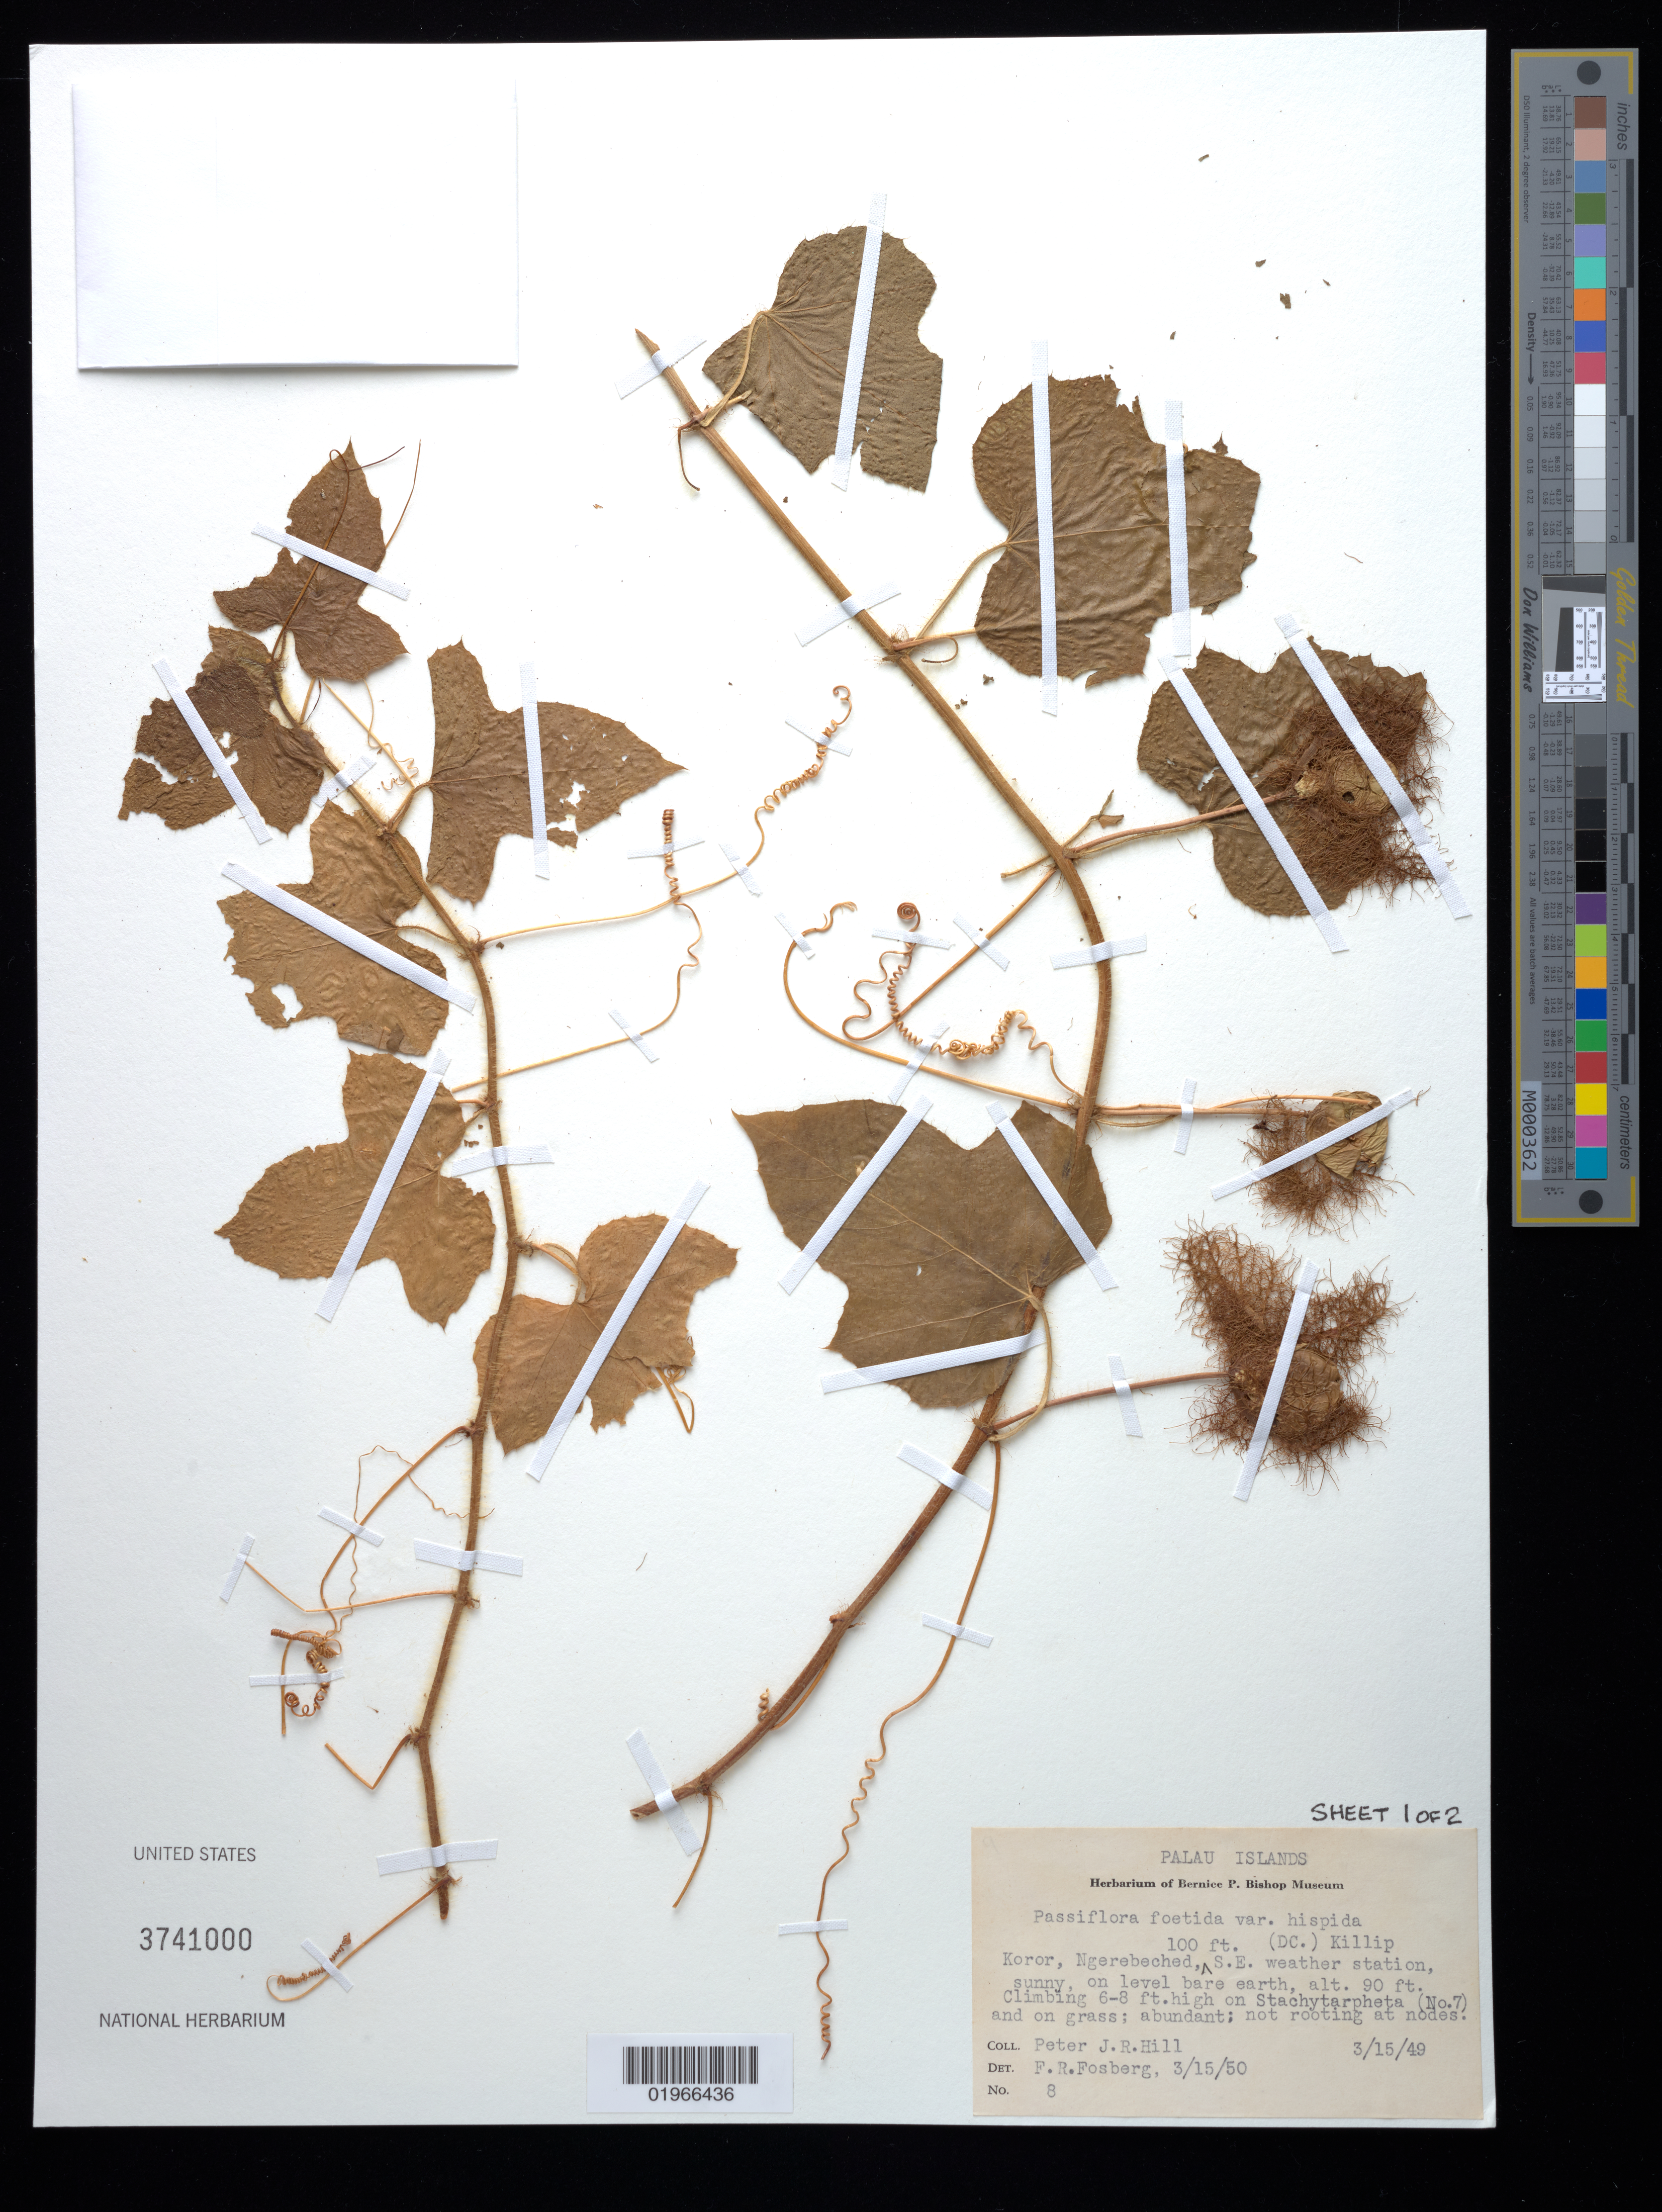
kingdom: Plantae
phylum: Tracheophyta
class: Magnoliopsida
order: Malpighiales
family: Passifloraceae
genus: Passiflora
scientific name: Passiflora foetida var. hispida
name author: (DC. ex Triana & Planch.) Killip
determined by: Fosberg, F. R.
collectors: P. J. R. Hill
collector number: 8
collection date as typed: Transcribed d/m/y: 15/3/49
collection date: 1949-03-15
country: Palau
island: Oreor [Koror]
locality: Palau Islands. Koror, Ngerebeched, 100 ft. SE weather station.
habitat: On bare earth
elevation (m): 27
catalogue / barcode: US 3741000